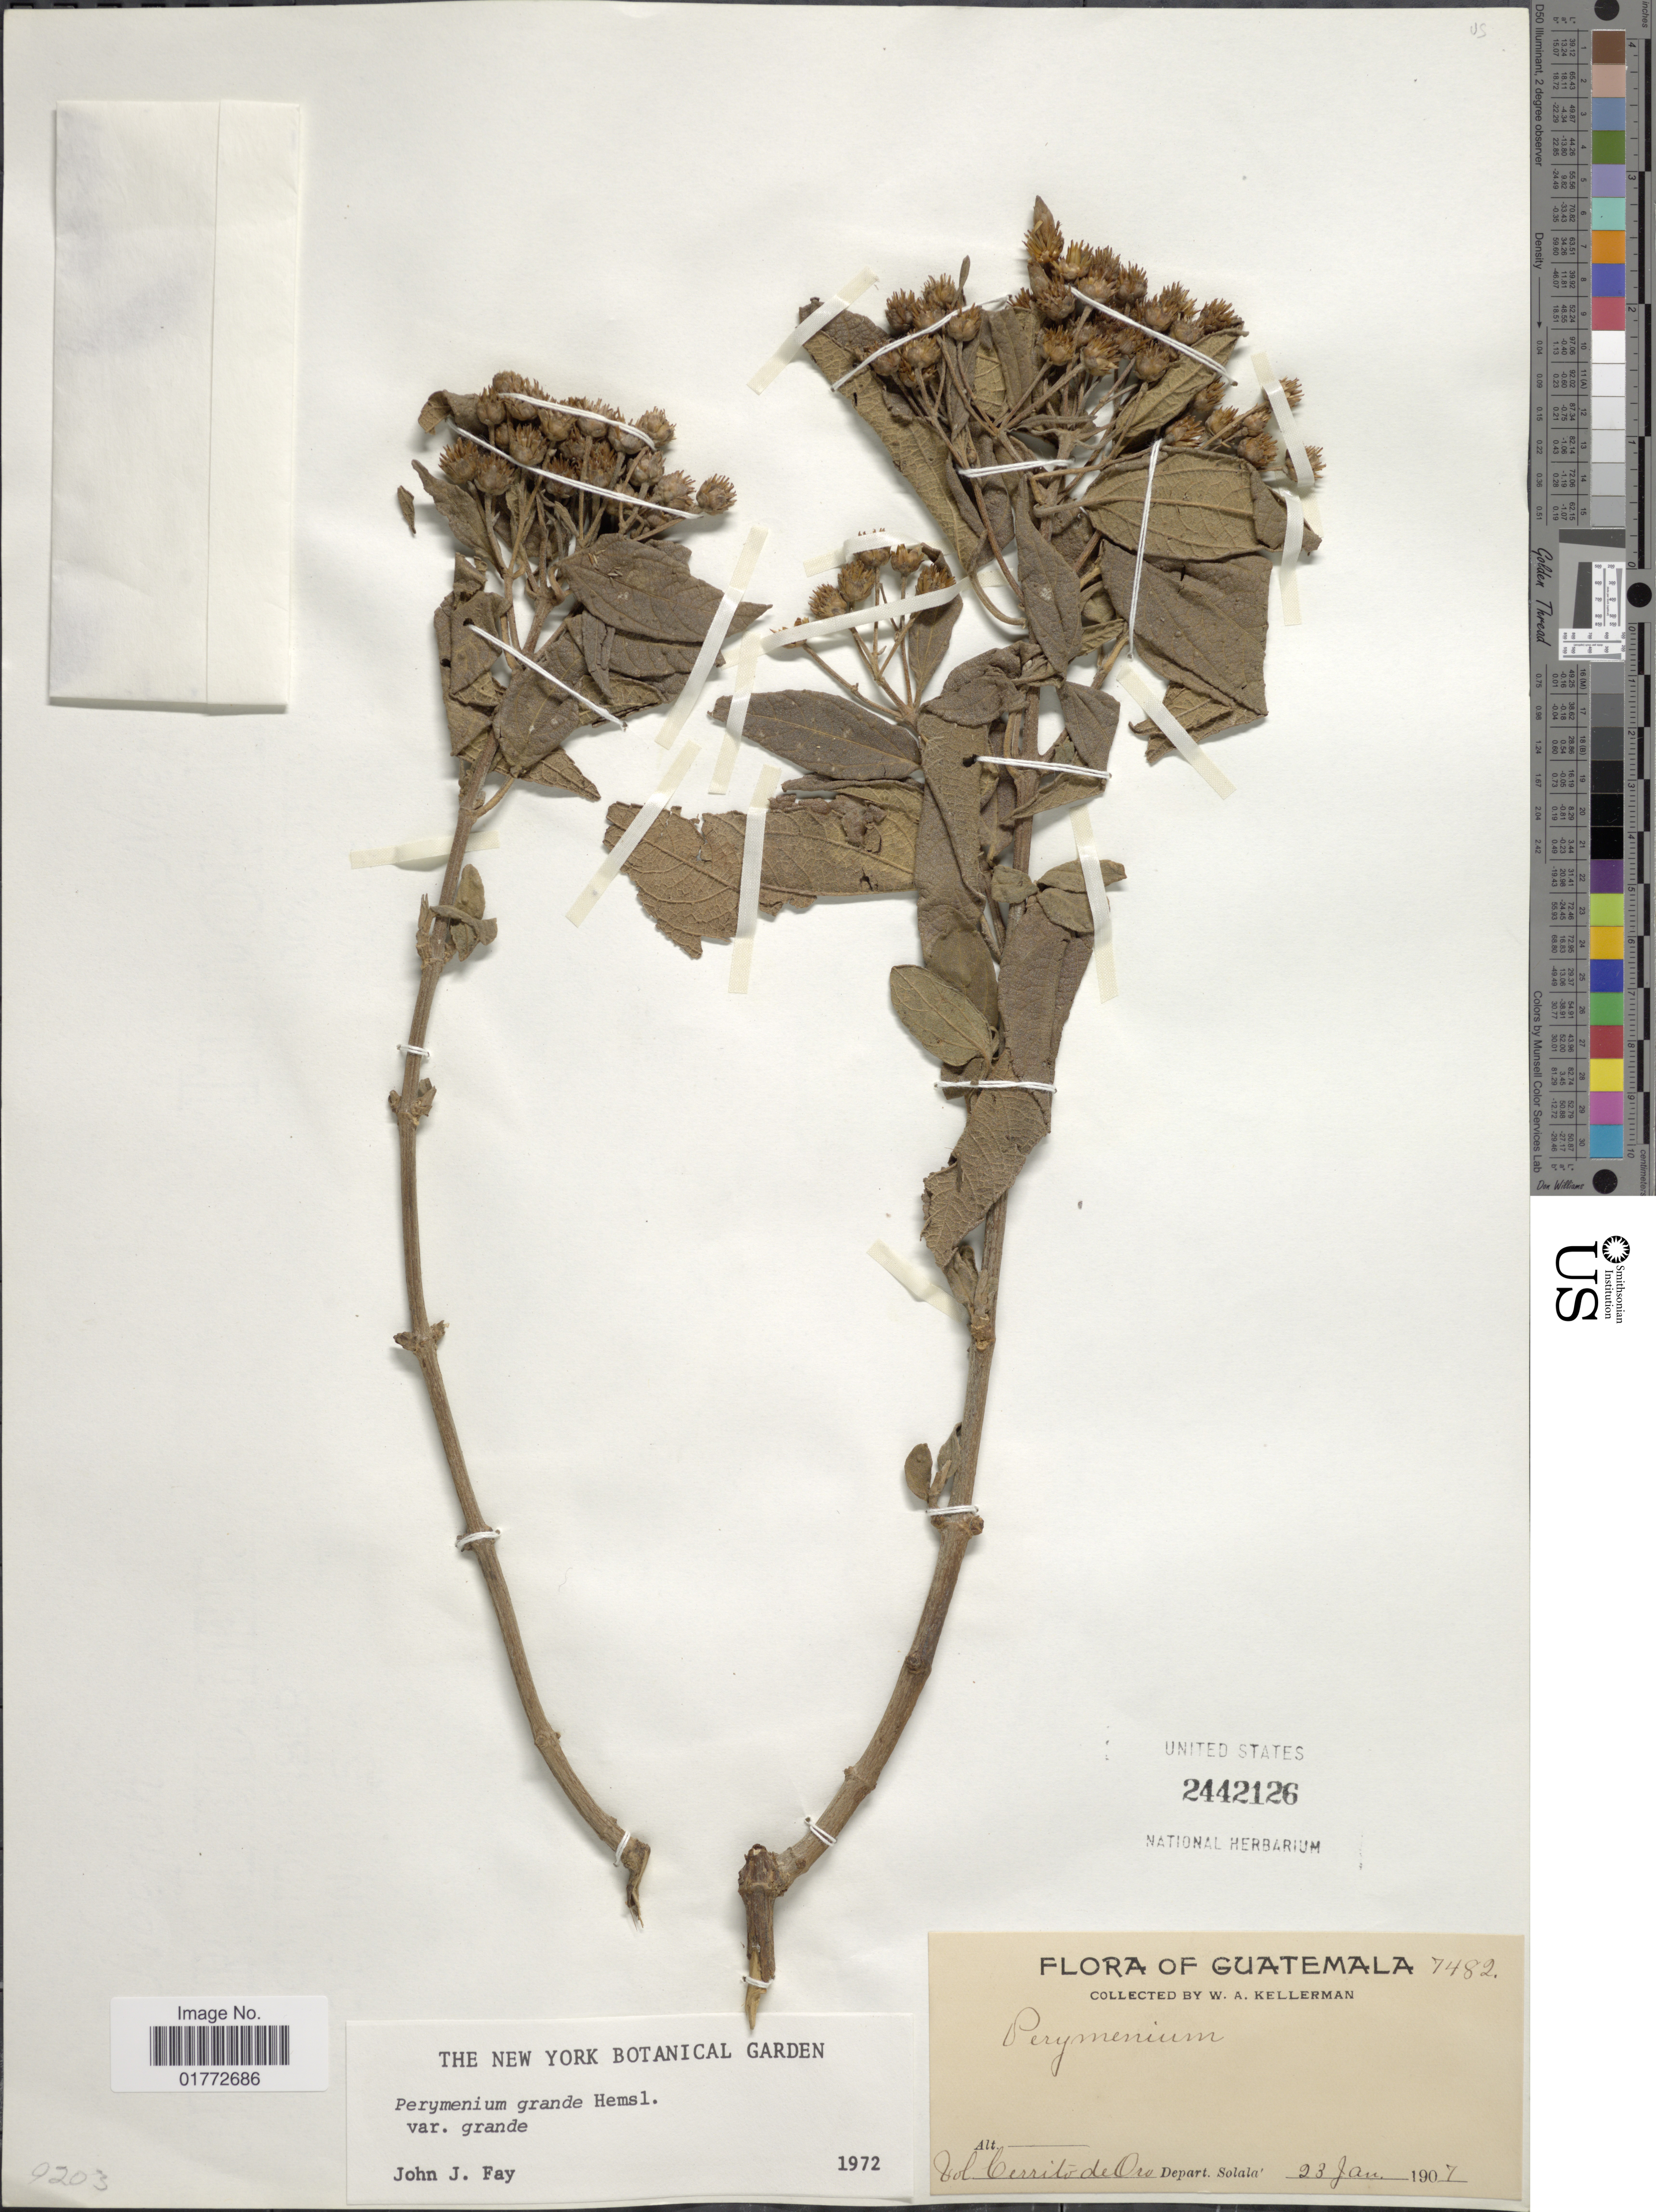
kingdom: Plantae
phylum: Tracheophyta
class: Magnoliopsida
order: Asterales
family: Asteraceae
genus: Perymenium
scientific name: Perymenium grande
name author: Hemsl.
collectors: W. Kellerman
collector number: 7482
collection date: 1907-01-23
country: Guatemala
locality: Vol. Cerrito de Oro, Depart. Solala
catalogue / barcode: US 2442126